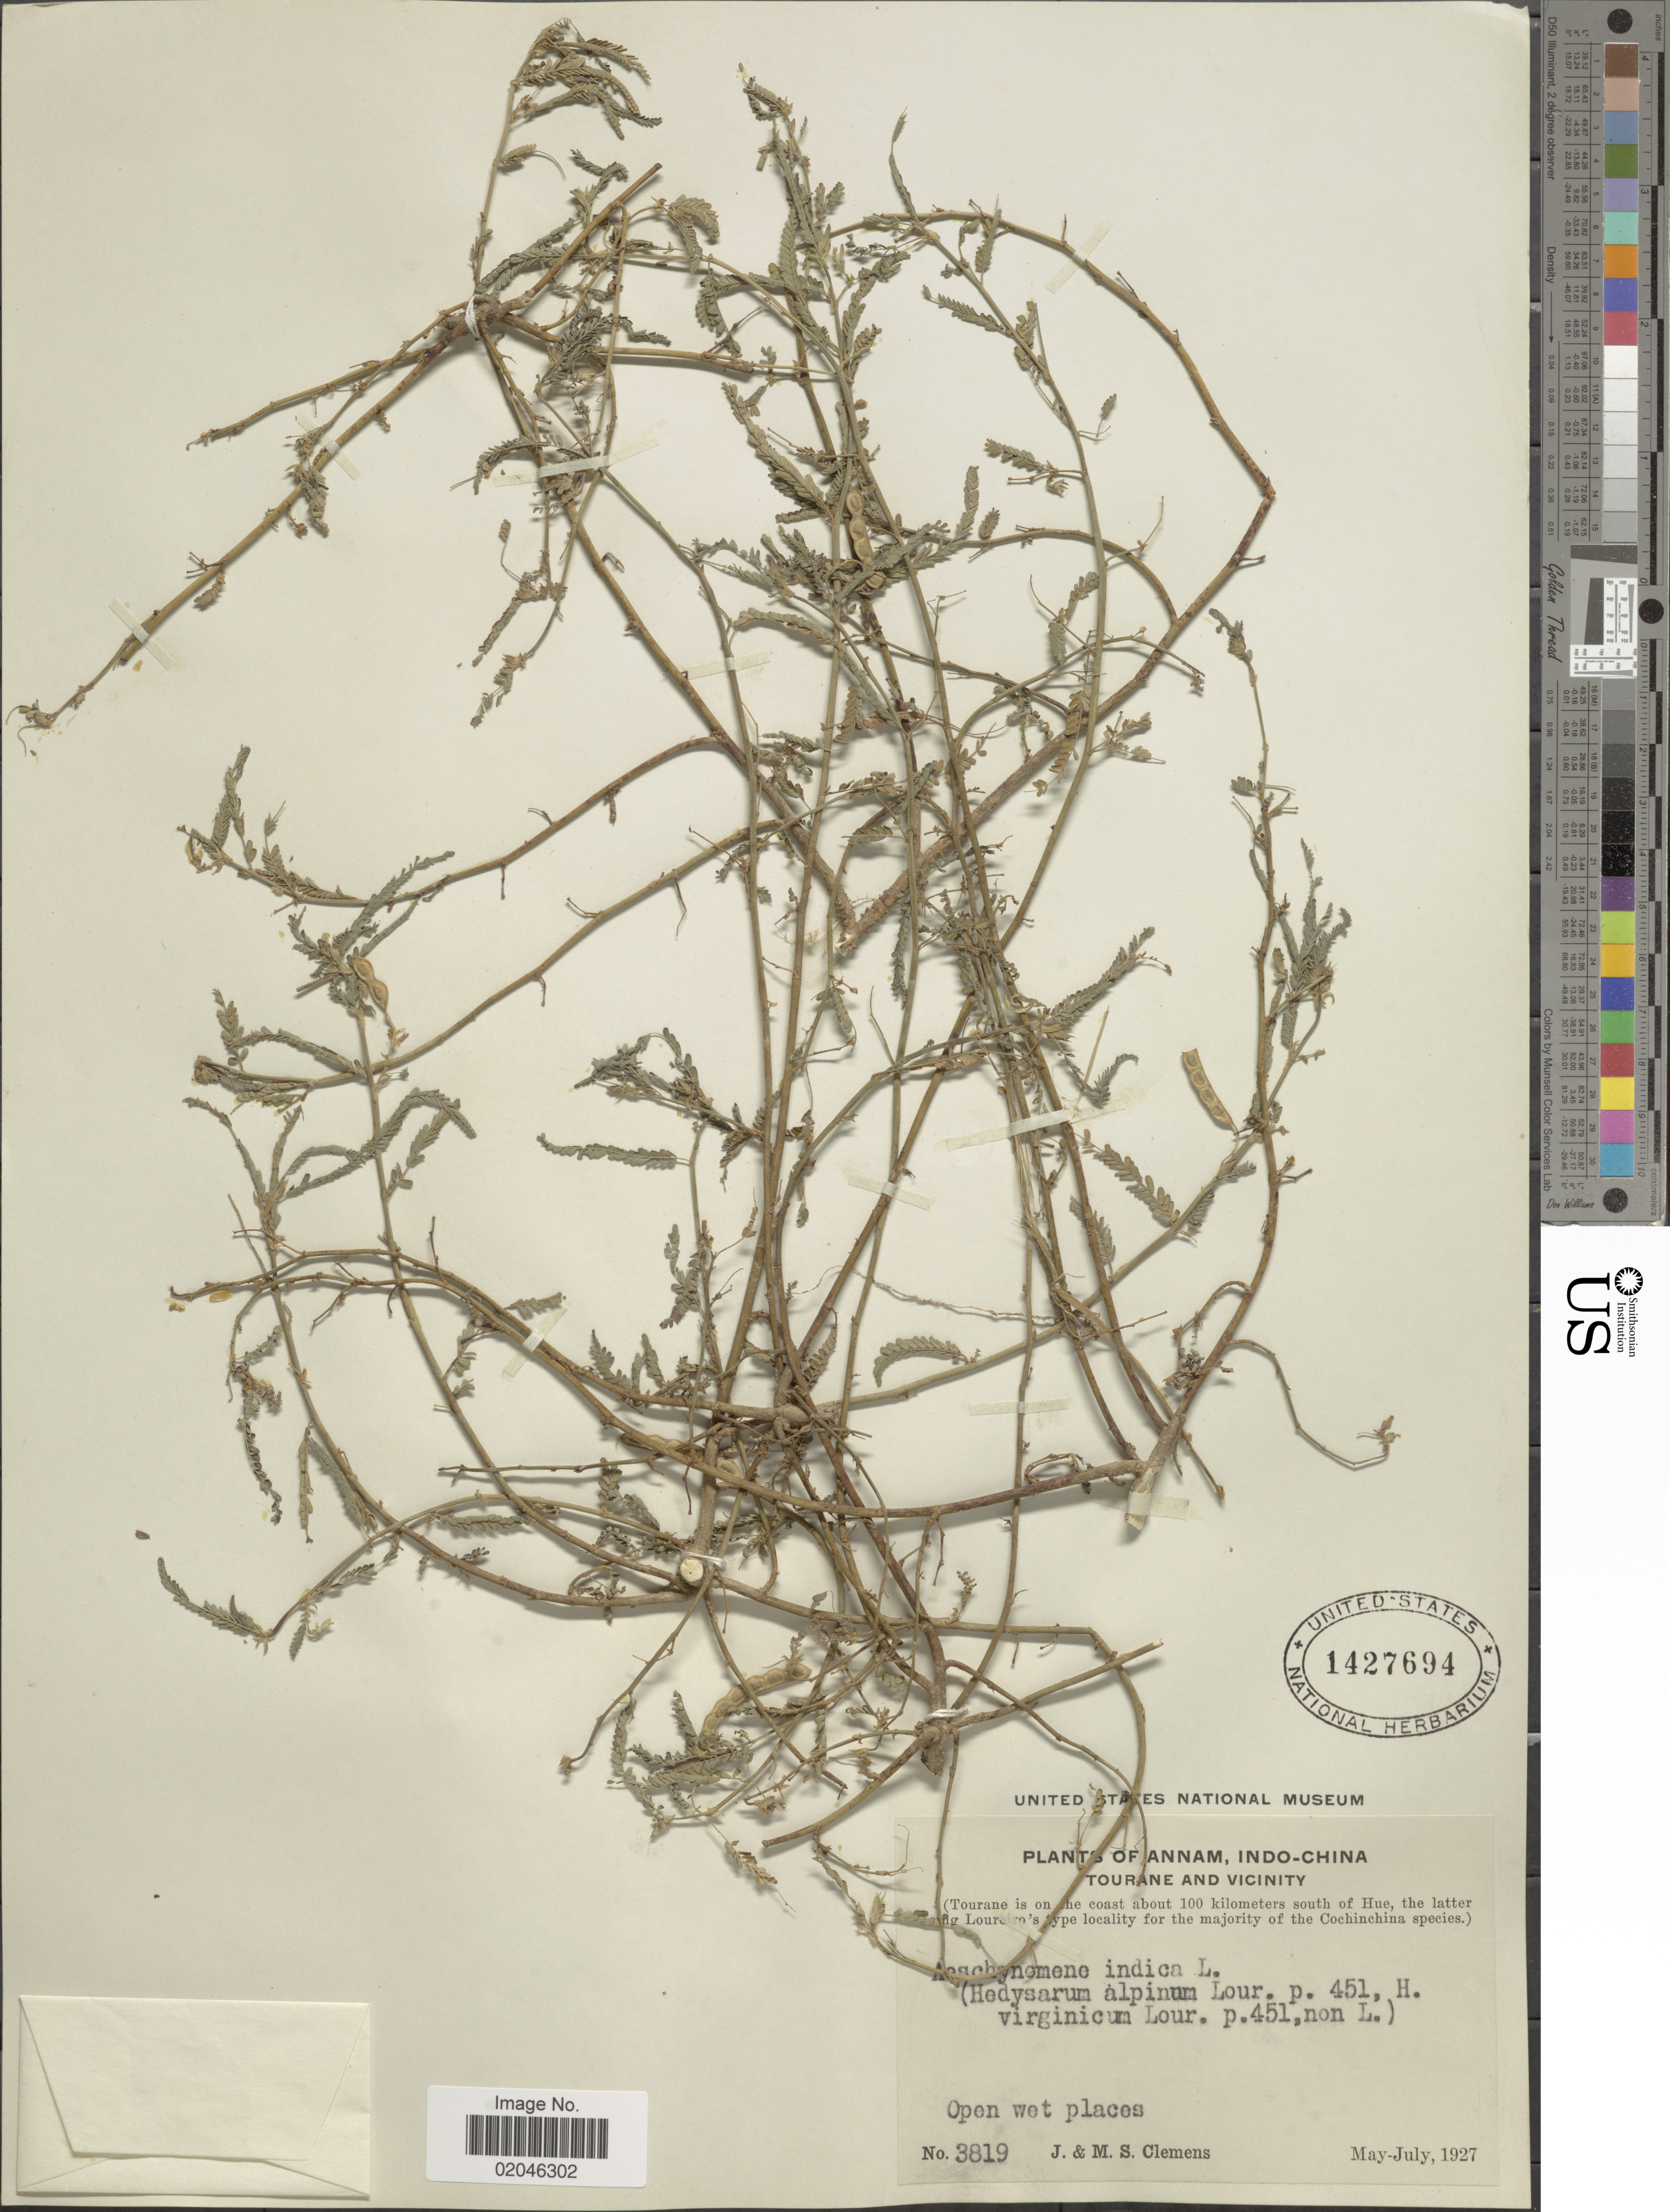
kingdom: Plantae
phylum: Tracheophyta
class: Magnoliopsida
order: Fabales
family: Fabaceae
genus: Aeschynomene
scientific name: Aeschynomene indica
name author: L.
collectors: J. Clemens & M. S. Clemens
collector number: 3819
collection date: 1927-05/1927-07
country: Vietnam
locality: Annam, Indo-China, Tourane and vicinity (Tourane is on the coast about 100 kilometers south of Hue, the latter .. [illegible text] Loureiro's [interpreted] type locality for the majority of the Cochinchina species).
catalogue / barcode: US 1427694